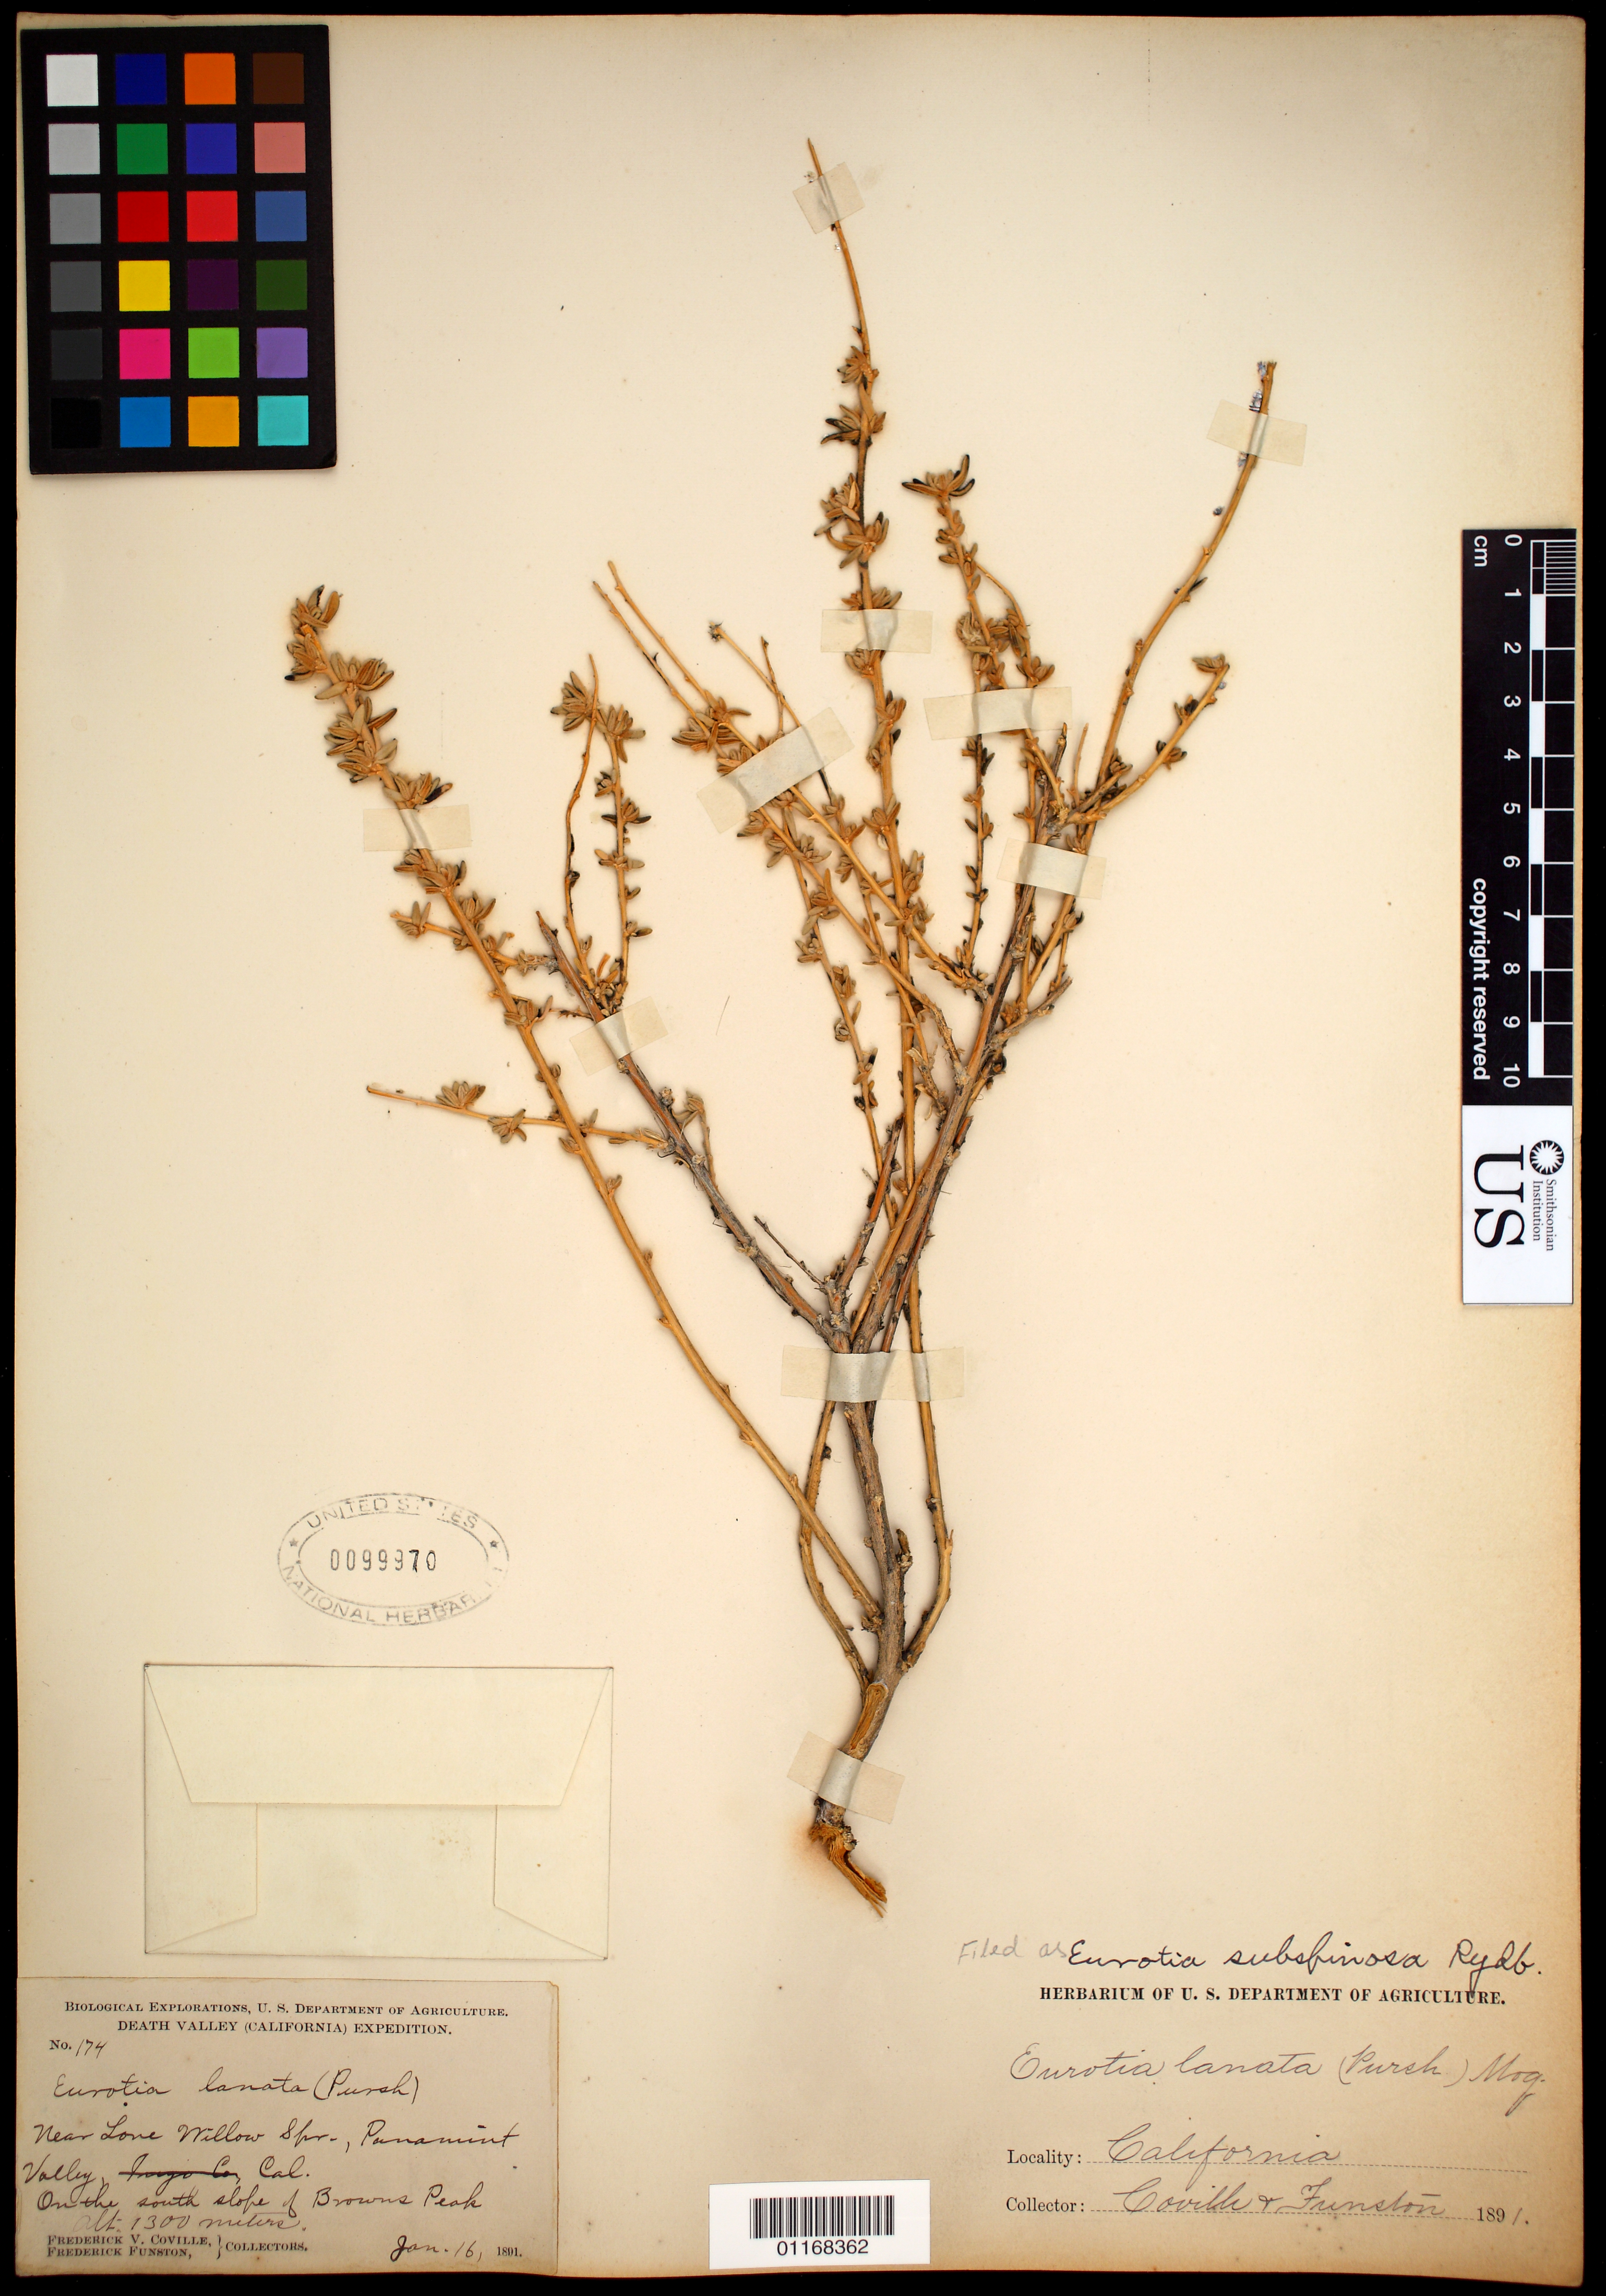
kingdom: Plantae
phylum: Tracheophyta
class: Magnoliopsida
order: Caryophyllales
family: Amaranthaceae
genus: Krascheninnikovia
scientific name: Krascheninnikovia lanata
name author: (Pursh) A. Meeuse & A.Smit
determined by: U.S. National Herbarium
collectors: F. V. Coville & F. Funston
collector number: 174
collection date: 1891-01-16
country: United States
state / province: California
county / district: Inyo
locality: South slope of Brown's Peak near Lone Willow Spr.Panamint Valley.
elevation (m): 1300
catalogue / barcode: US 99970